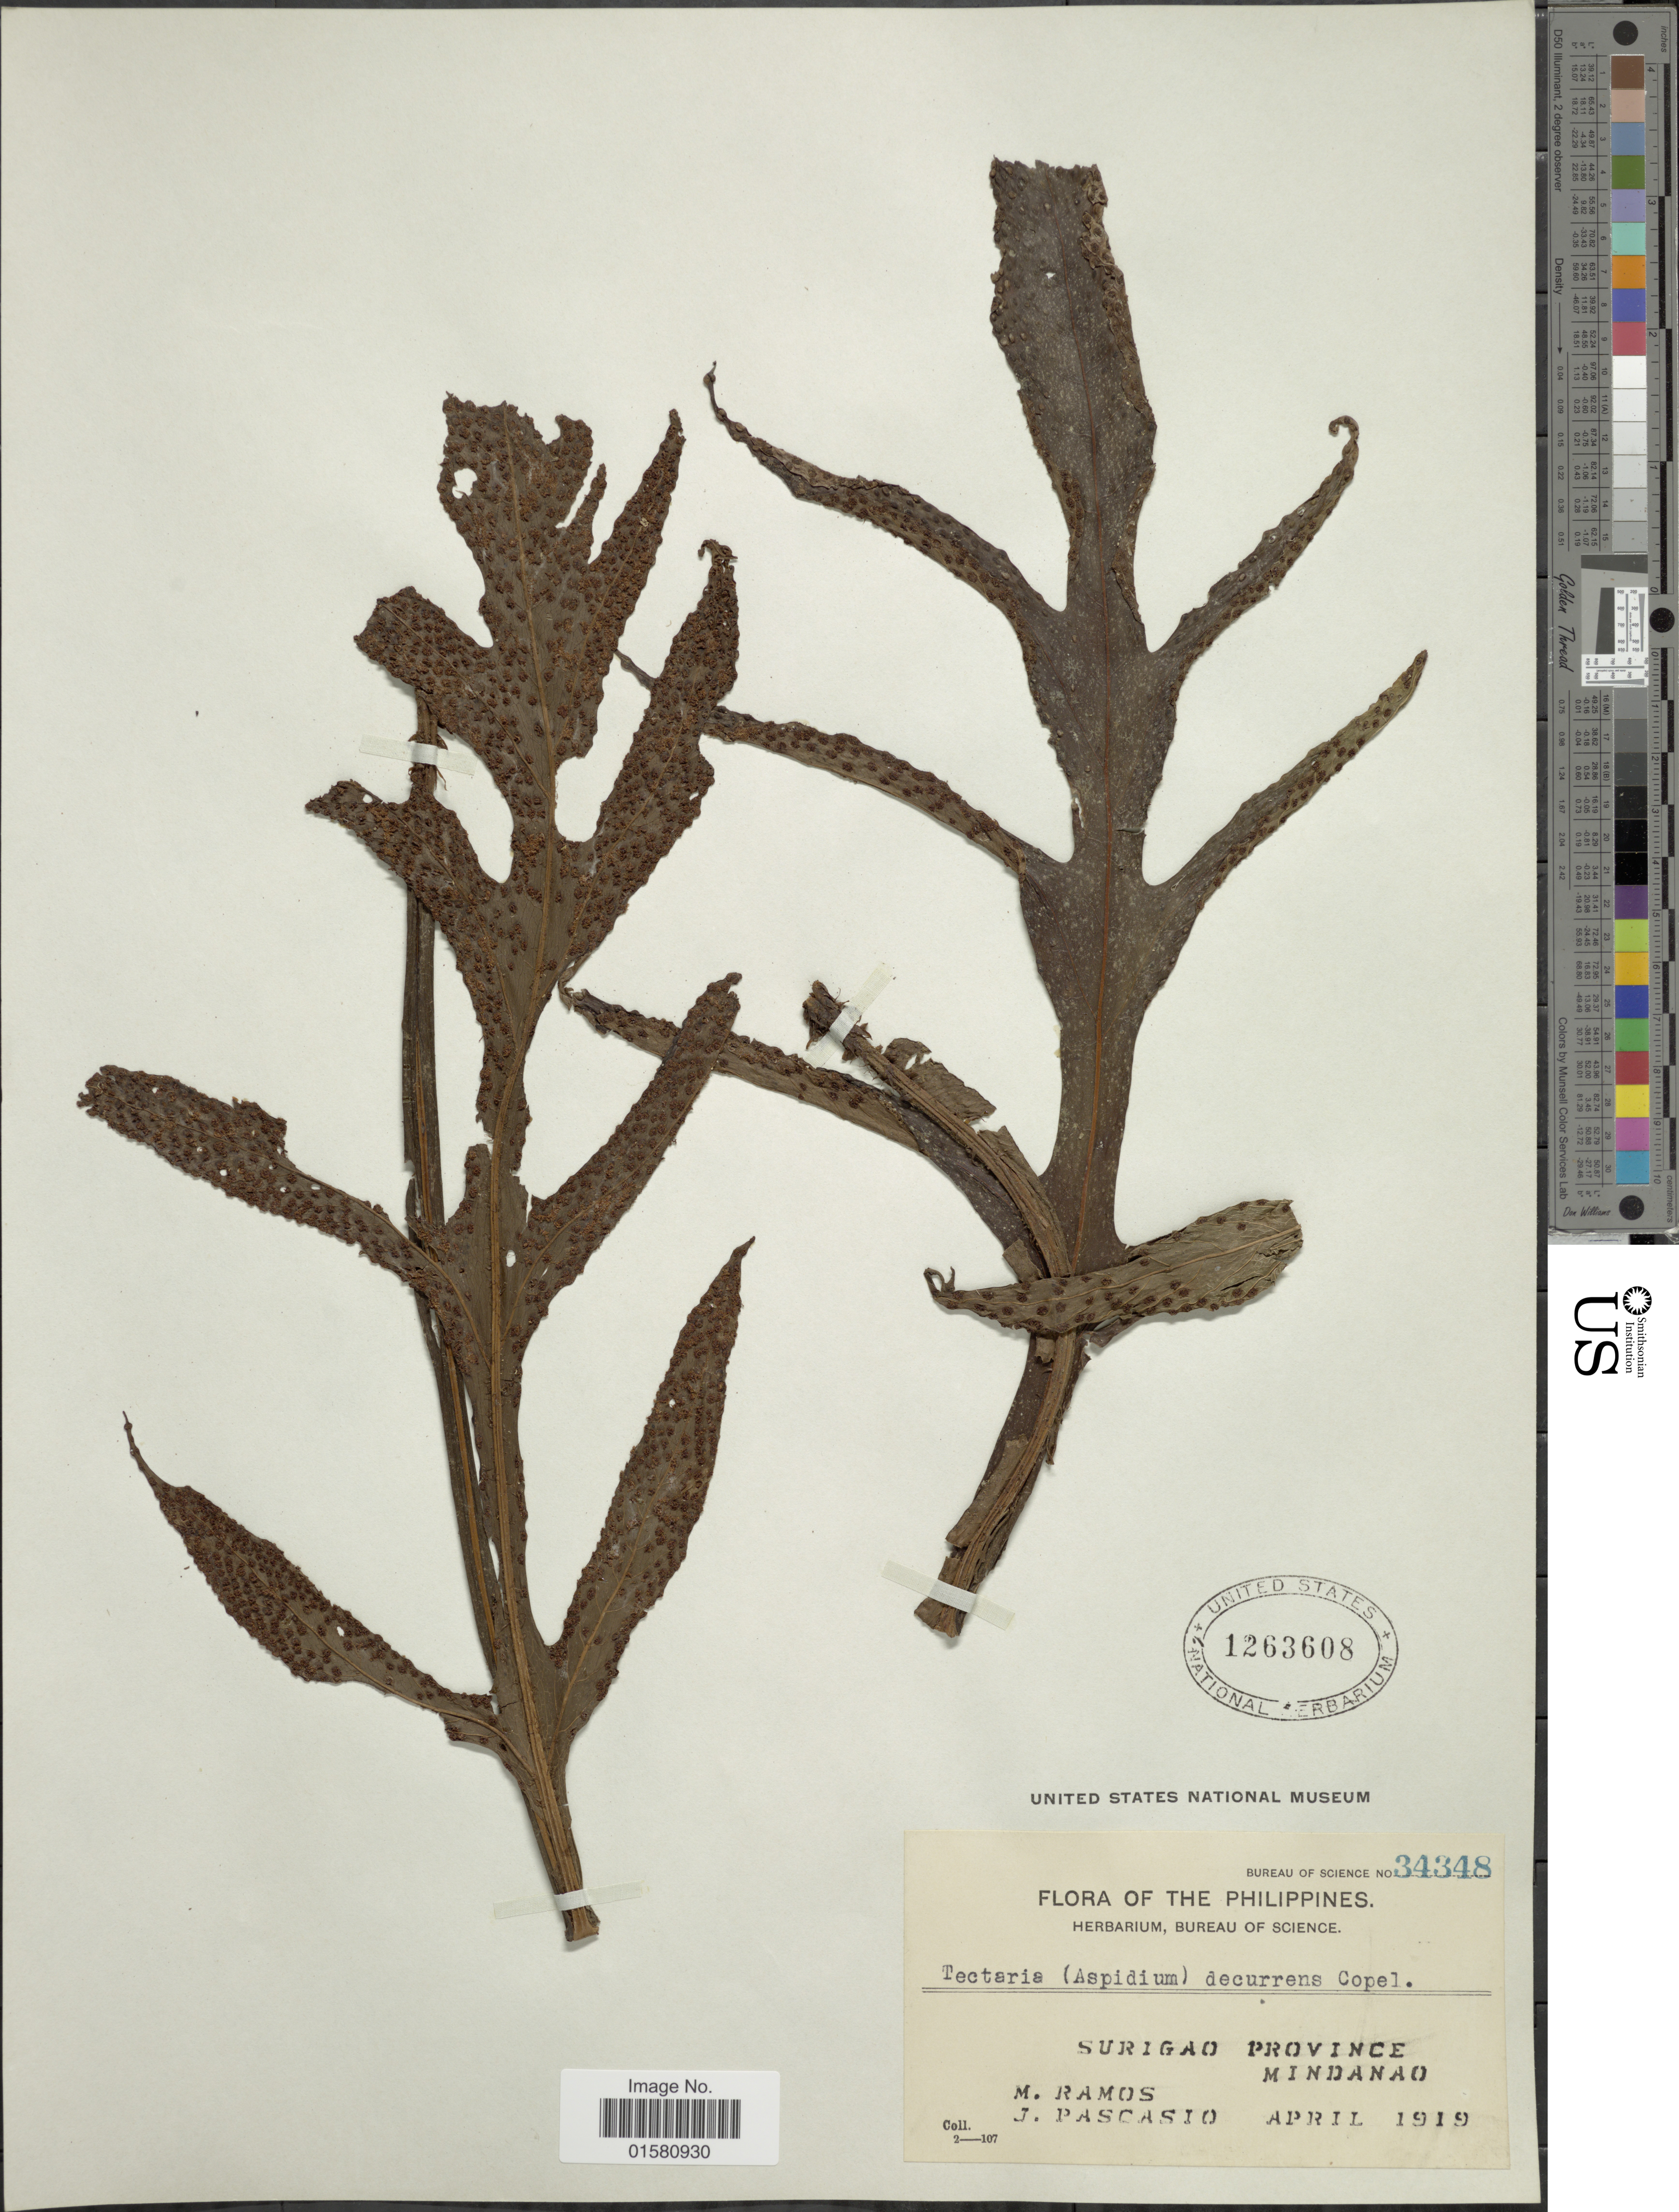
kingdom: Plantae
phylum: Tracheophyta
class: Polypodiopsida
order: Polypodiales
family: Tectariaceae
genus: Tectaria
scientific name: Tectaria decurrens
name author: (Presel.) Copel. in Elmer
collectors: M. Ramos & J. Pascasio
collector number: Bureau of Science 34348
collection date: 1919-04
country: Philippines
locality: Surigao Province, Mindanao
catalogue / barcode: US 1263608